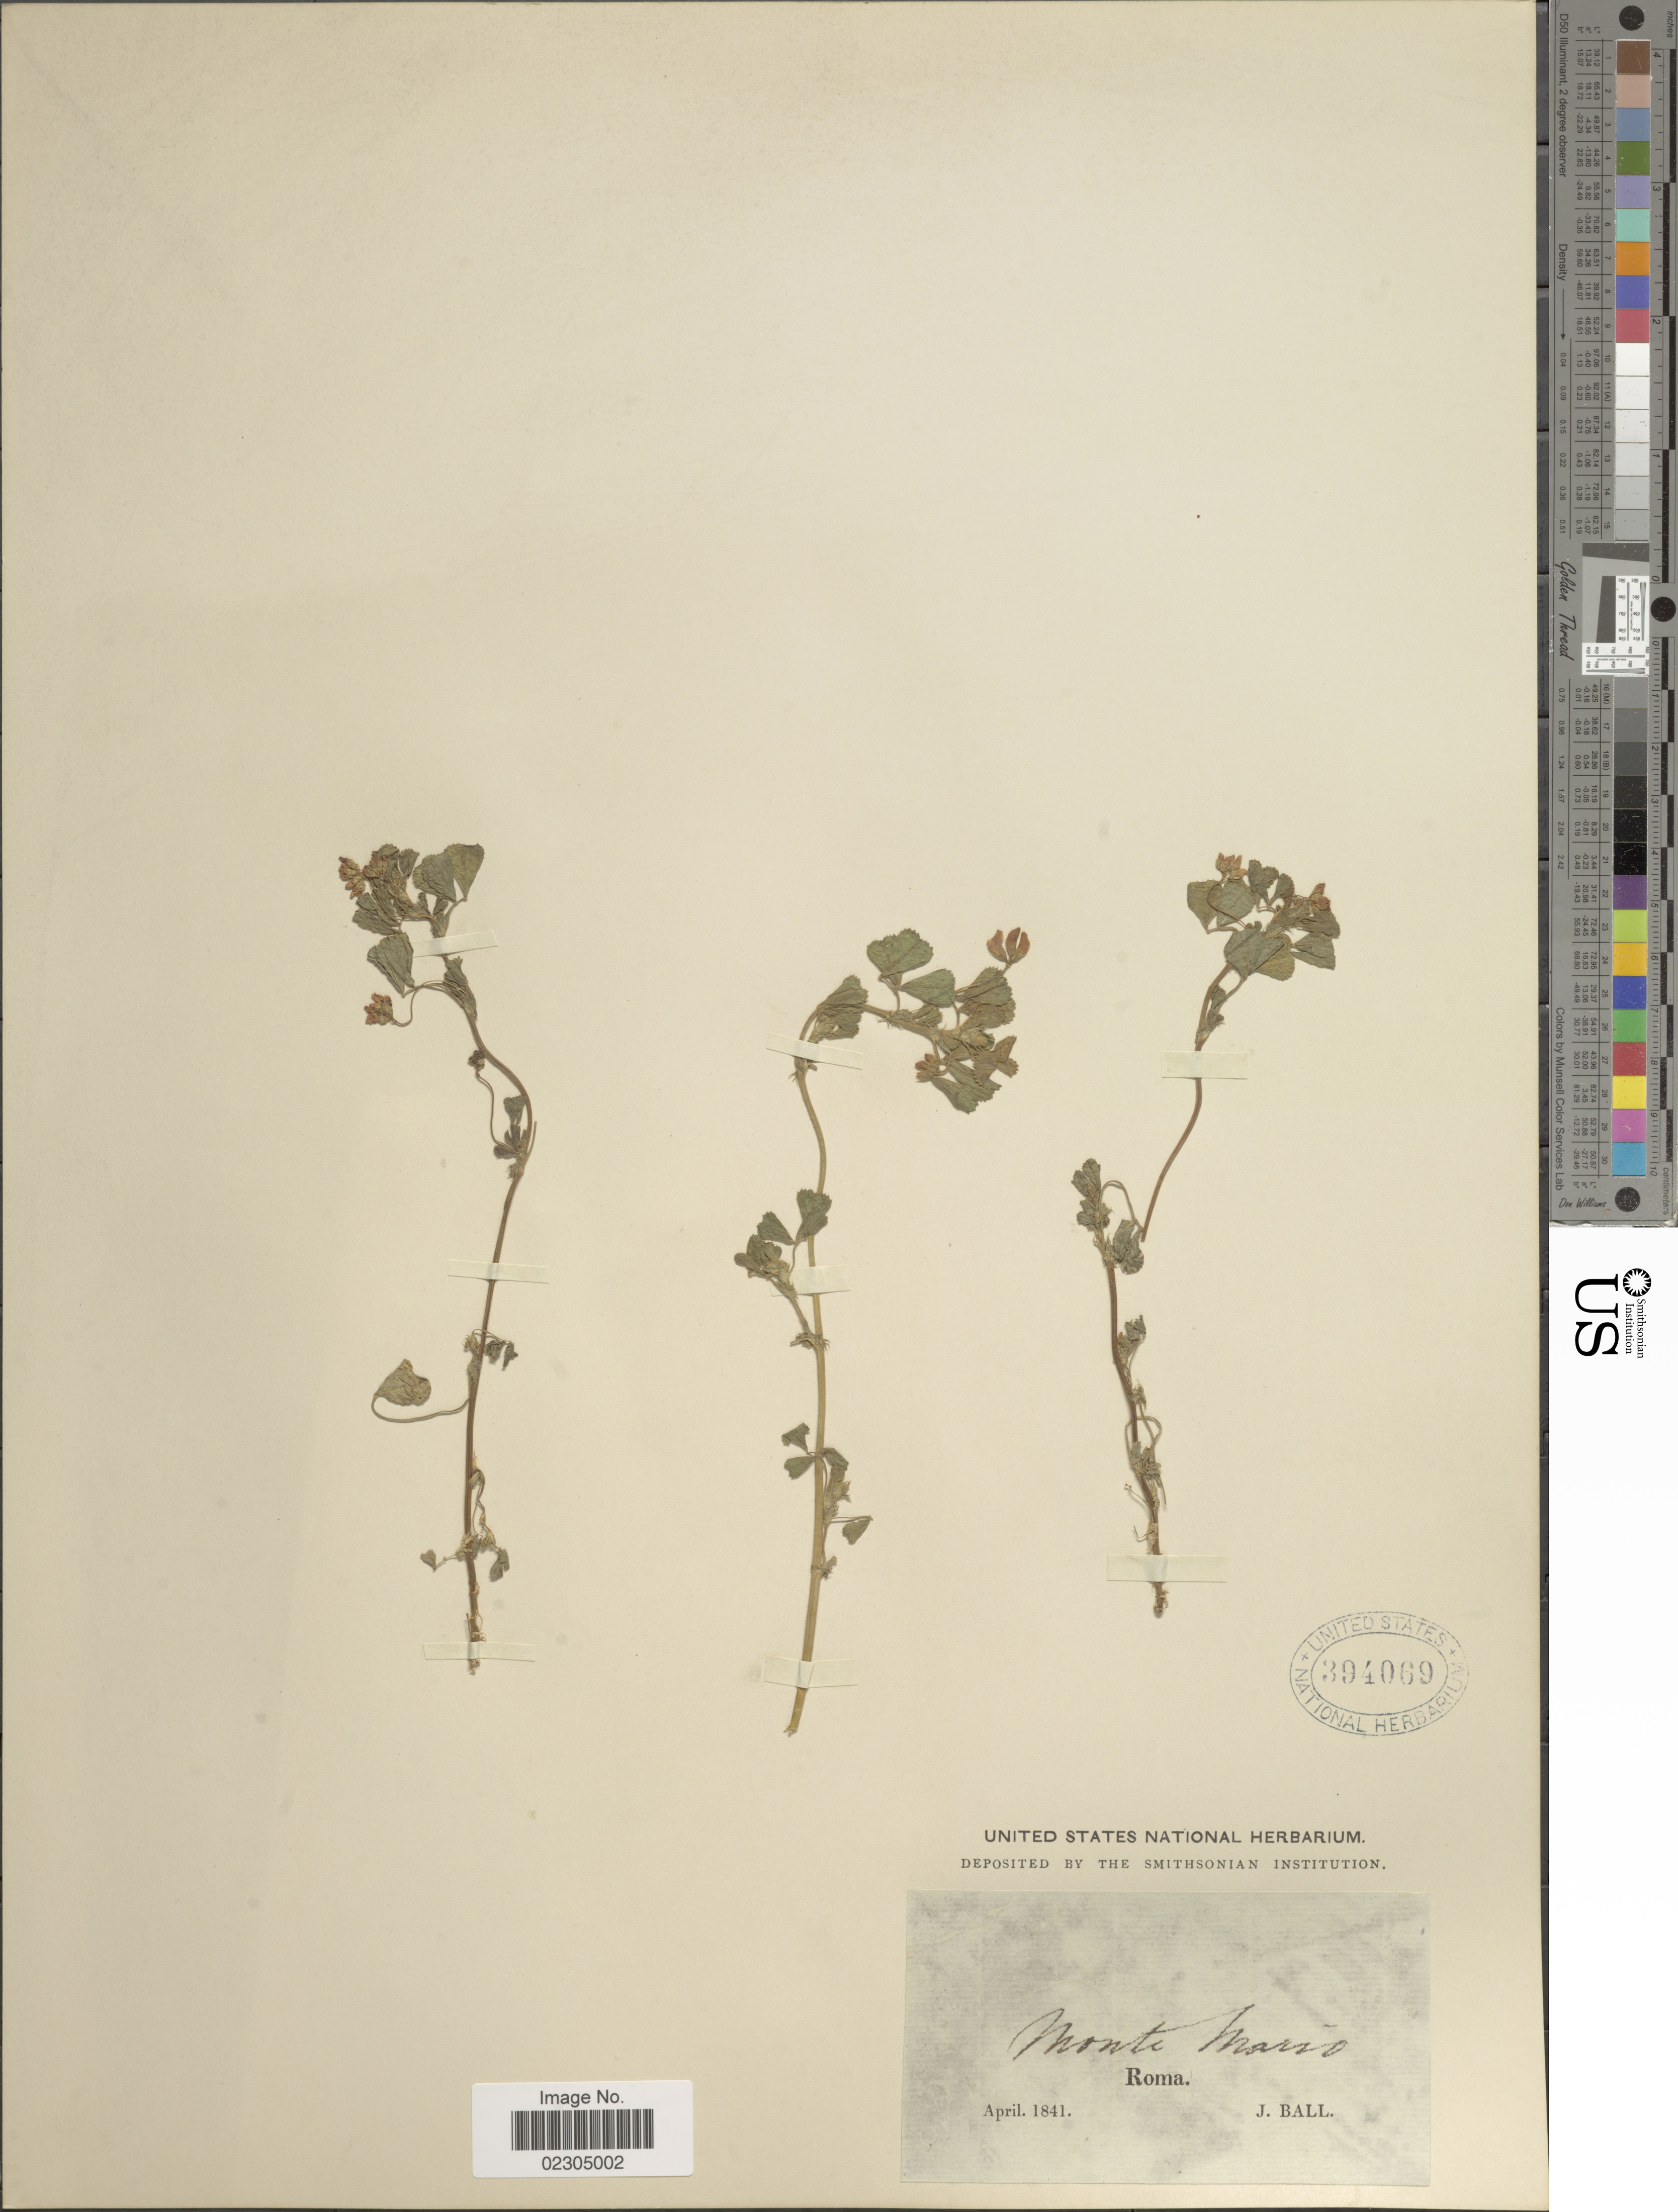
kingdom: Plantae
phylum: Tracheophyta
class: Magnoliopsida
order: Fabales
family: Fabaceae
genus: Trifolium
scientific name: Trifolium sp.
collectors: J. Ball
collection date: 1841-04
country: Italy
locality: Monte mario. Roma.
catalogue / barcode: US 394069